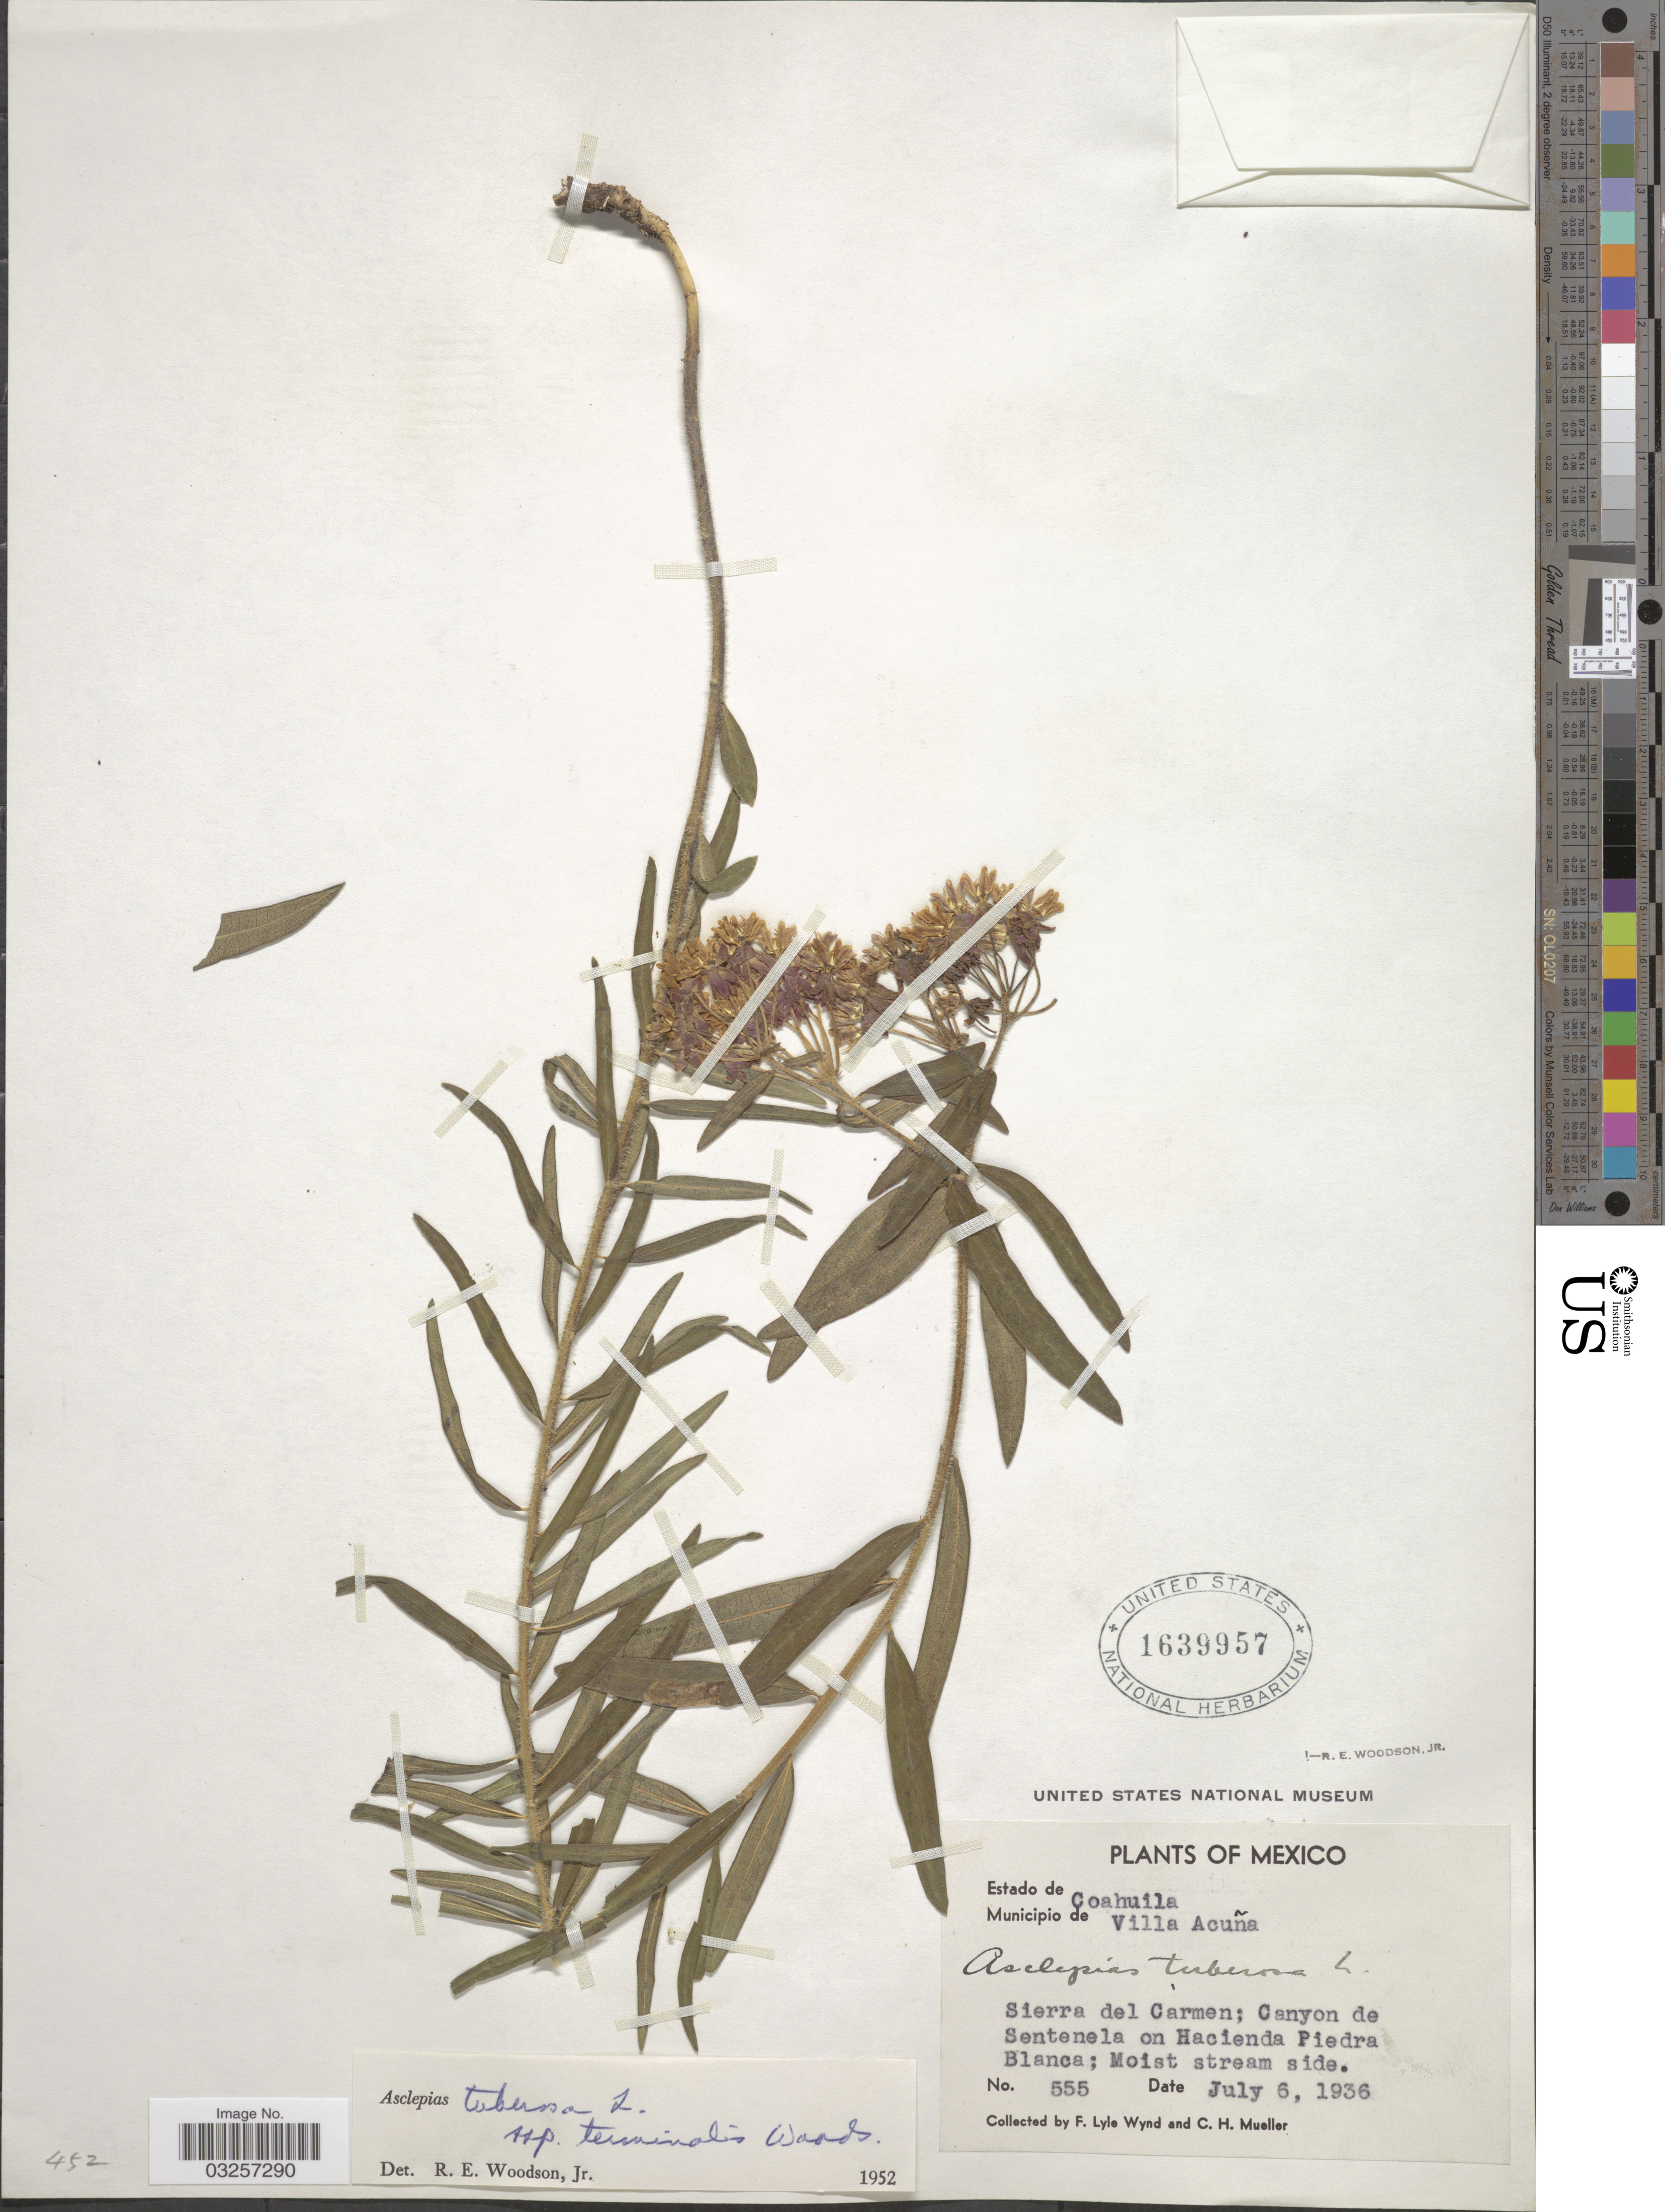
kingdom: Plantae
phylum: Tracheophyta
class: Magnoliopsida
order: Gentianales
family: Apocynaceae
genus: Asclepias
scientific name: Asclepias tuberosa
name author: L.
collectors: F. L. Wynd & C. H. Mueller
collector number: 555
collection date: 1936-07-06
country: Mexico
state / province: Coahuila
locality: Municipio de Villa Acuña. Sierra del Carmen; Canyon de Sentenela on Hacienda Piedra Blanca.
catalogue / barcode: US 1639957